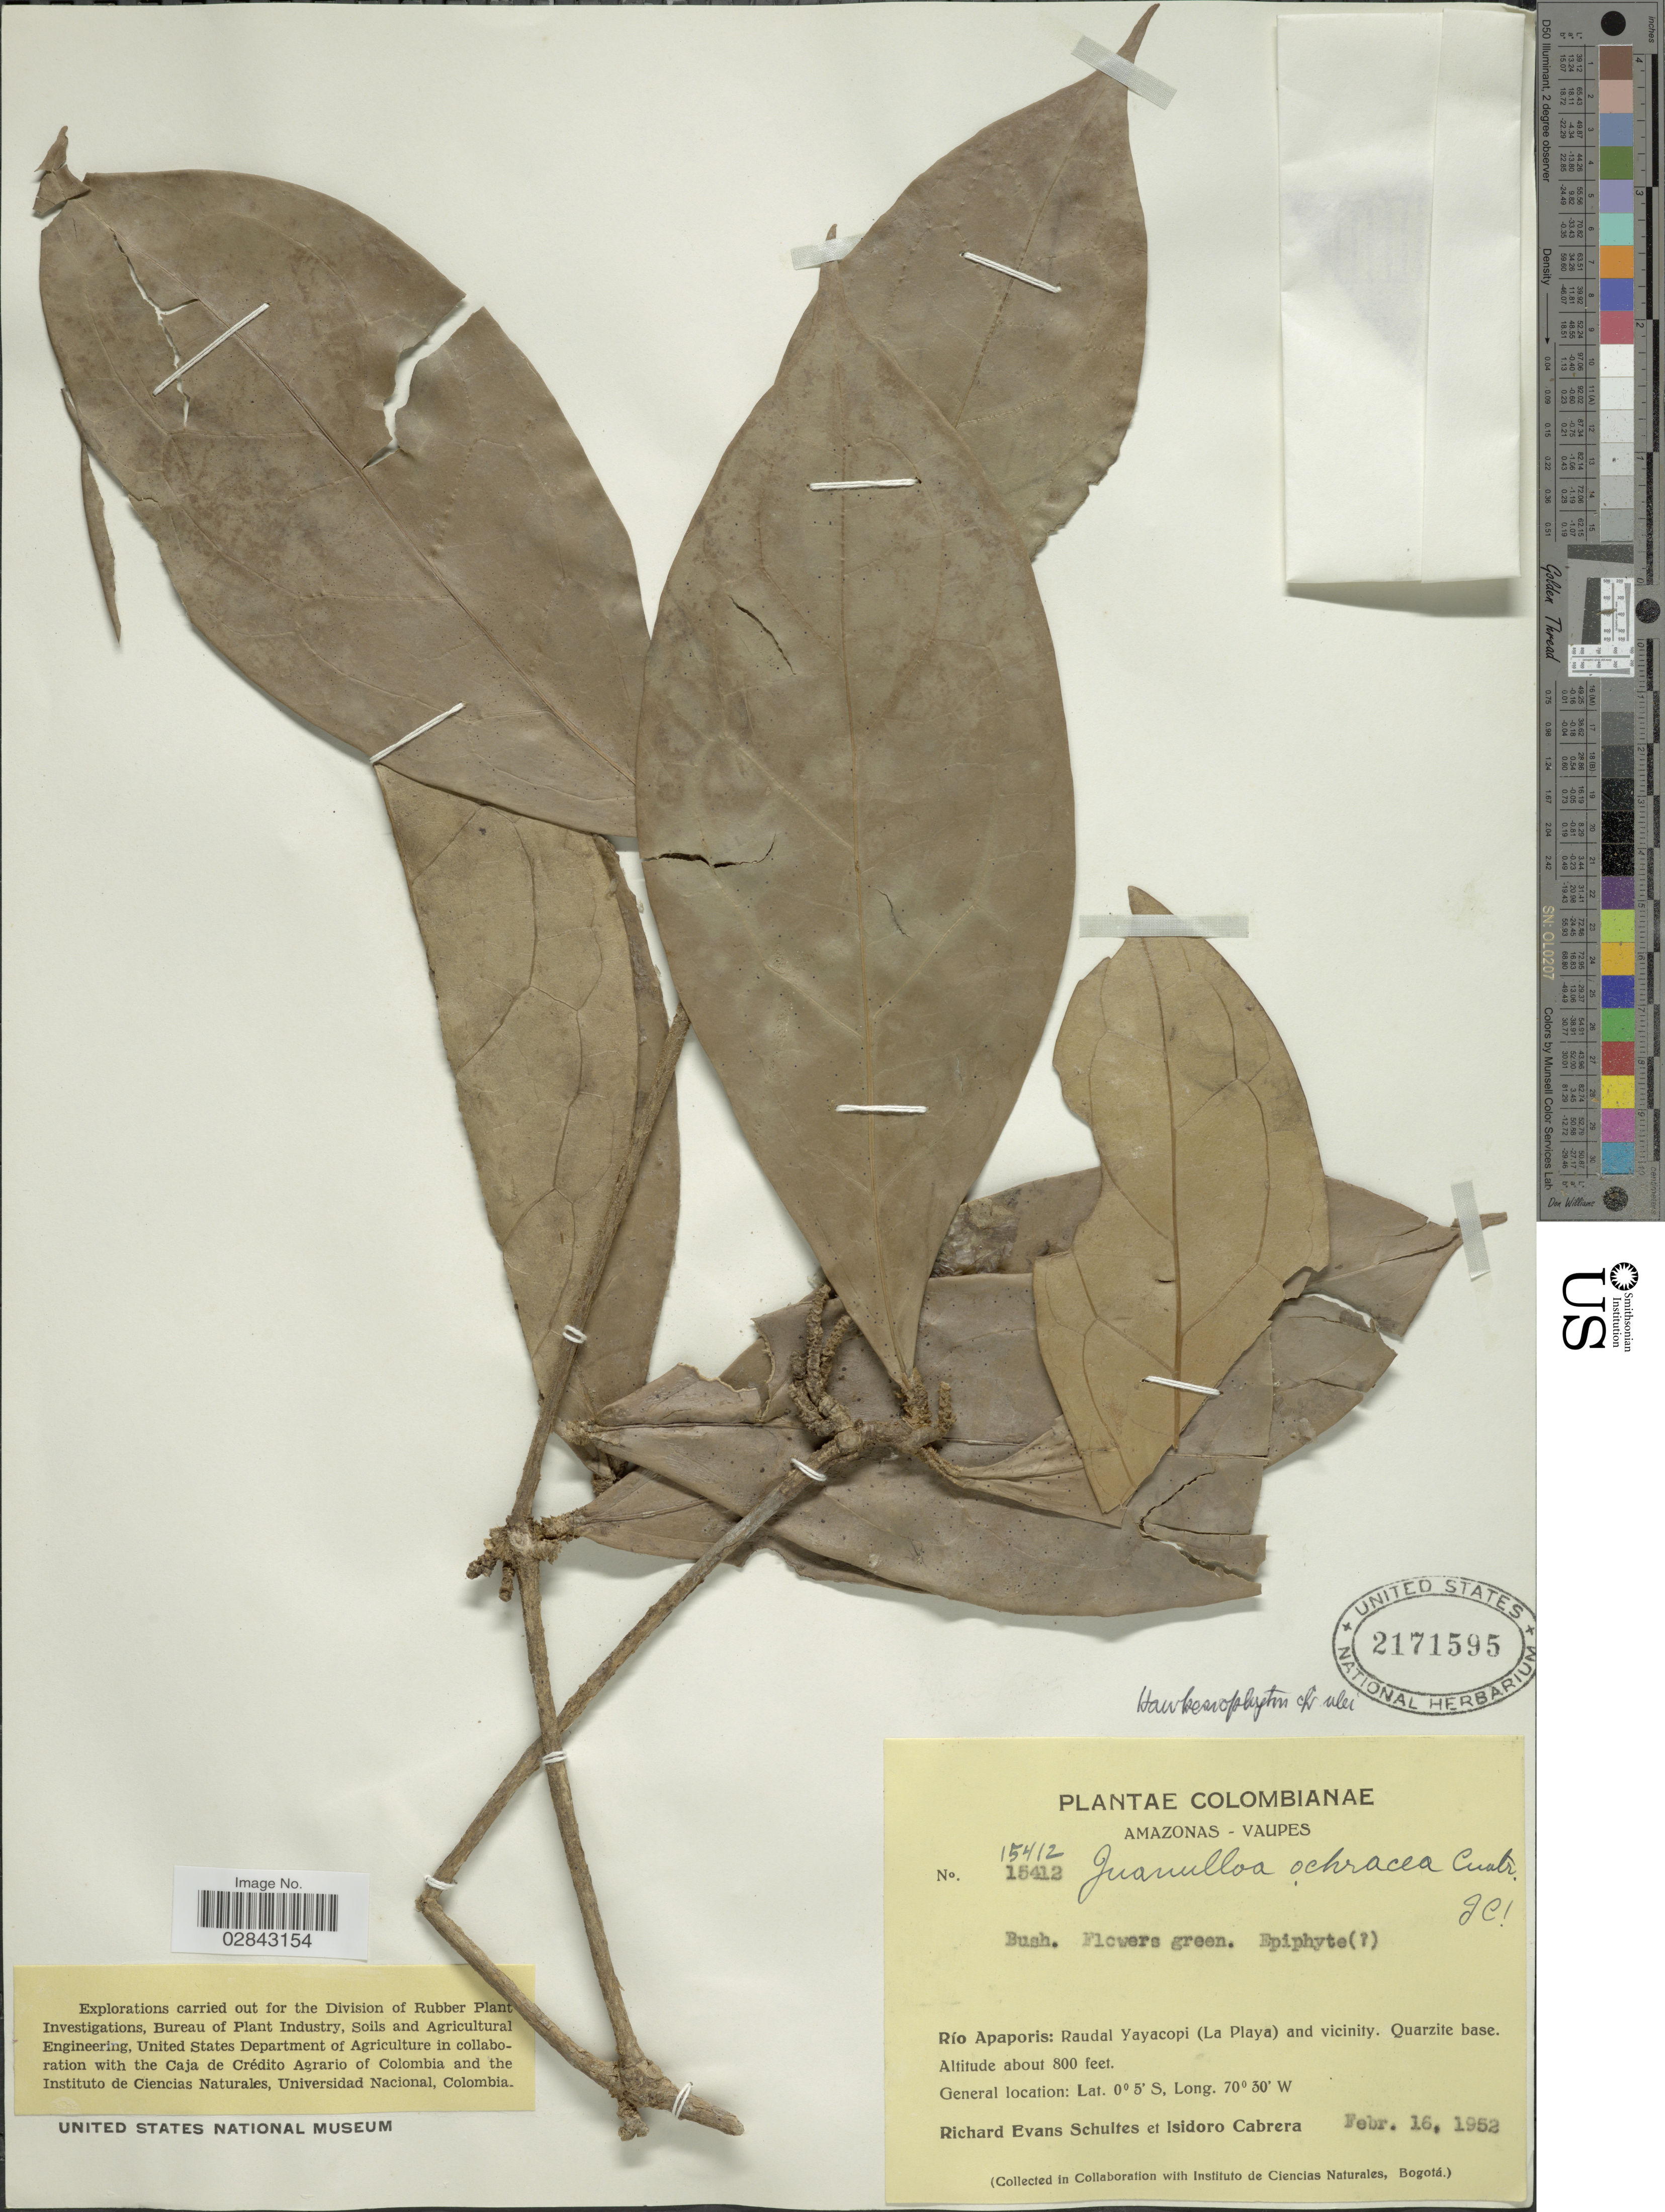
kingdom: Plantae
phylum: Tracheophyta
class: Magnoliopsida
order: Solanales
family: Solanaceae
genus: Hawkesiophyton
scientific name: Hawkesiophyton ulei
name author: (Dammer) Hunz.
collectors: R. E. Schultes & I. Cabrera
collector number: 15412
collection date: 1952-02-16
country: Colombia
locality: Amazonas-Vaupes. Río Apaporis: Raudal Yayacopi (La Playa) and vicinity.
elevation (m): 244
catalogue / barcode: US 2171595